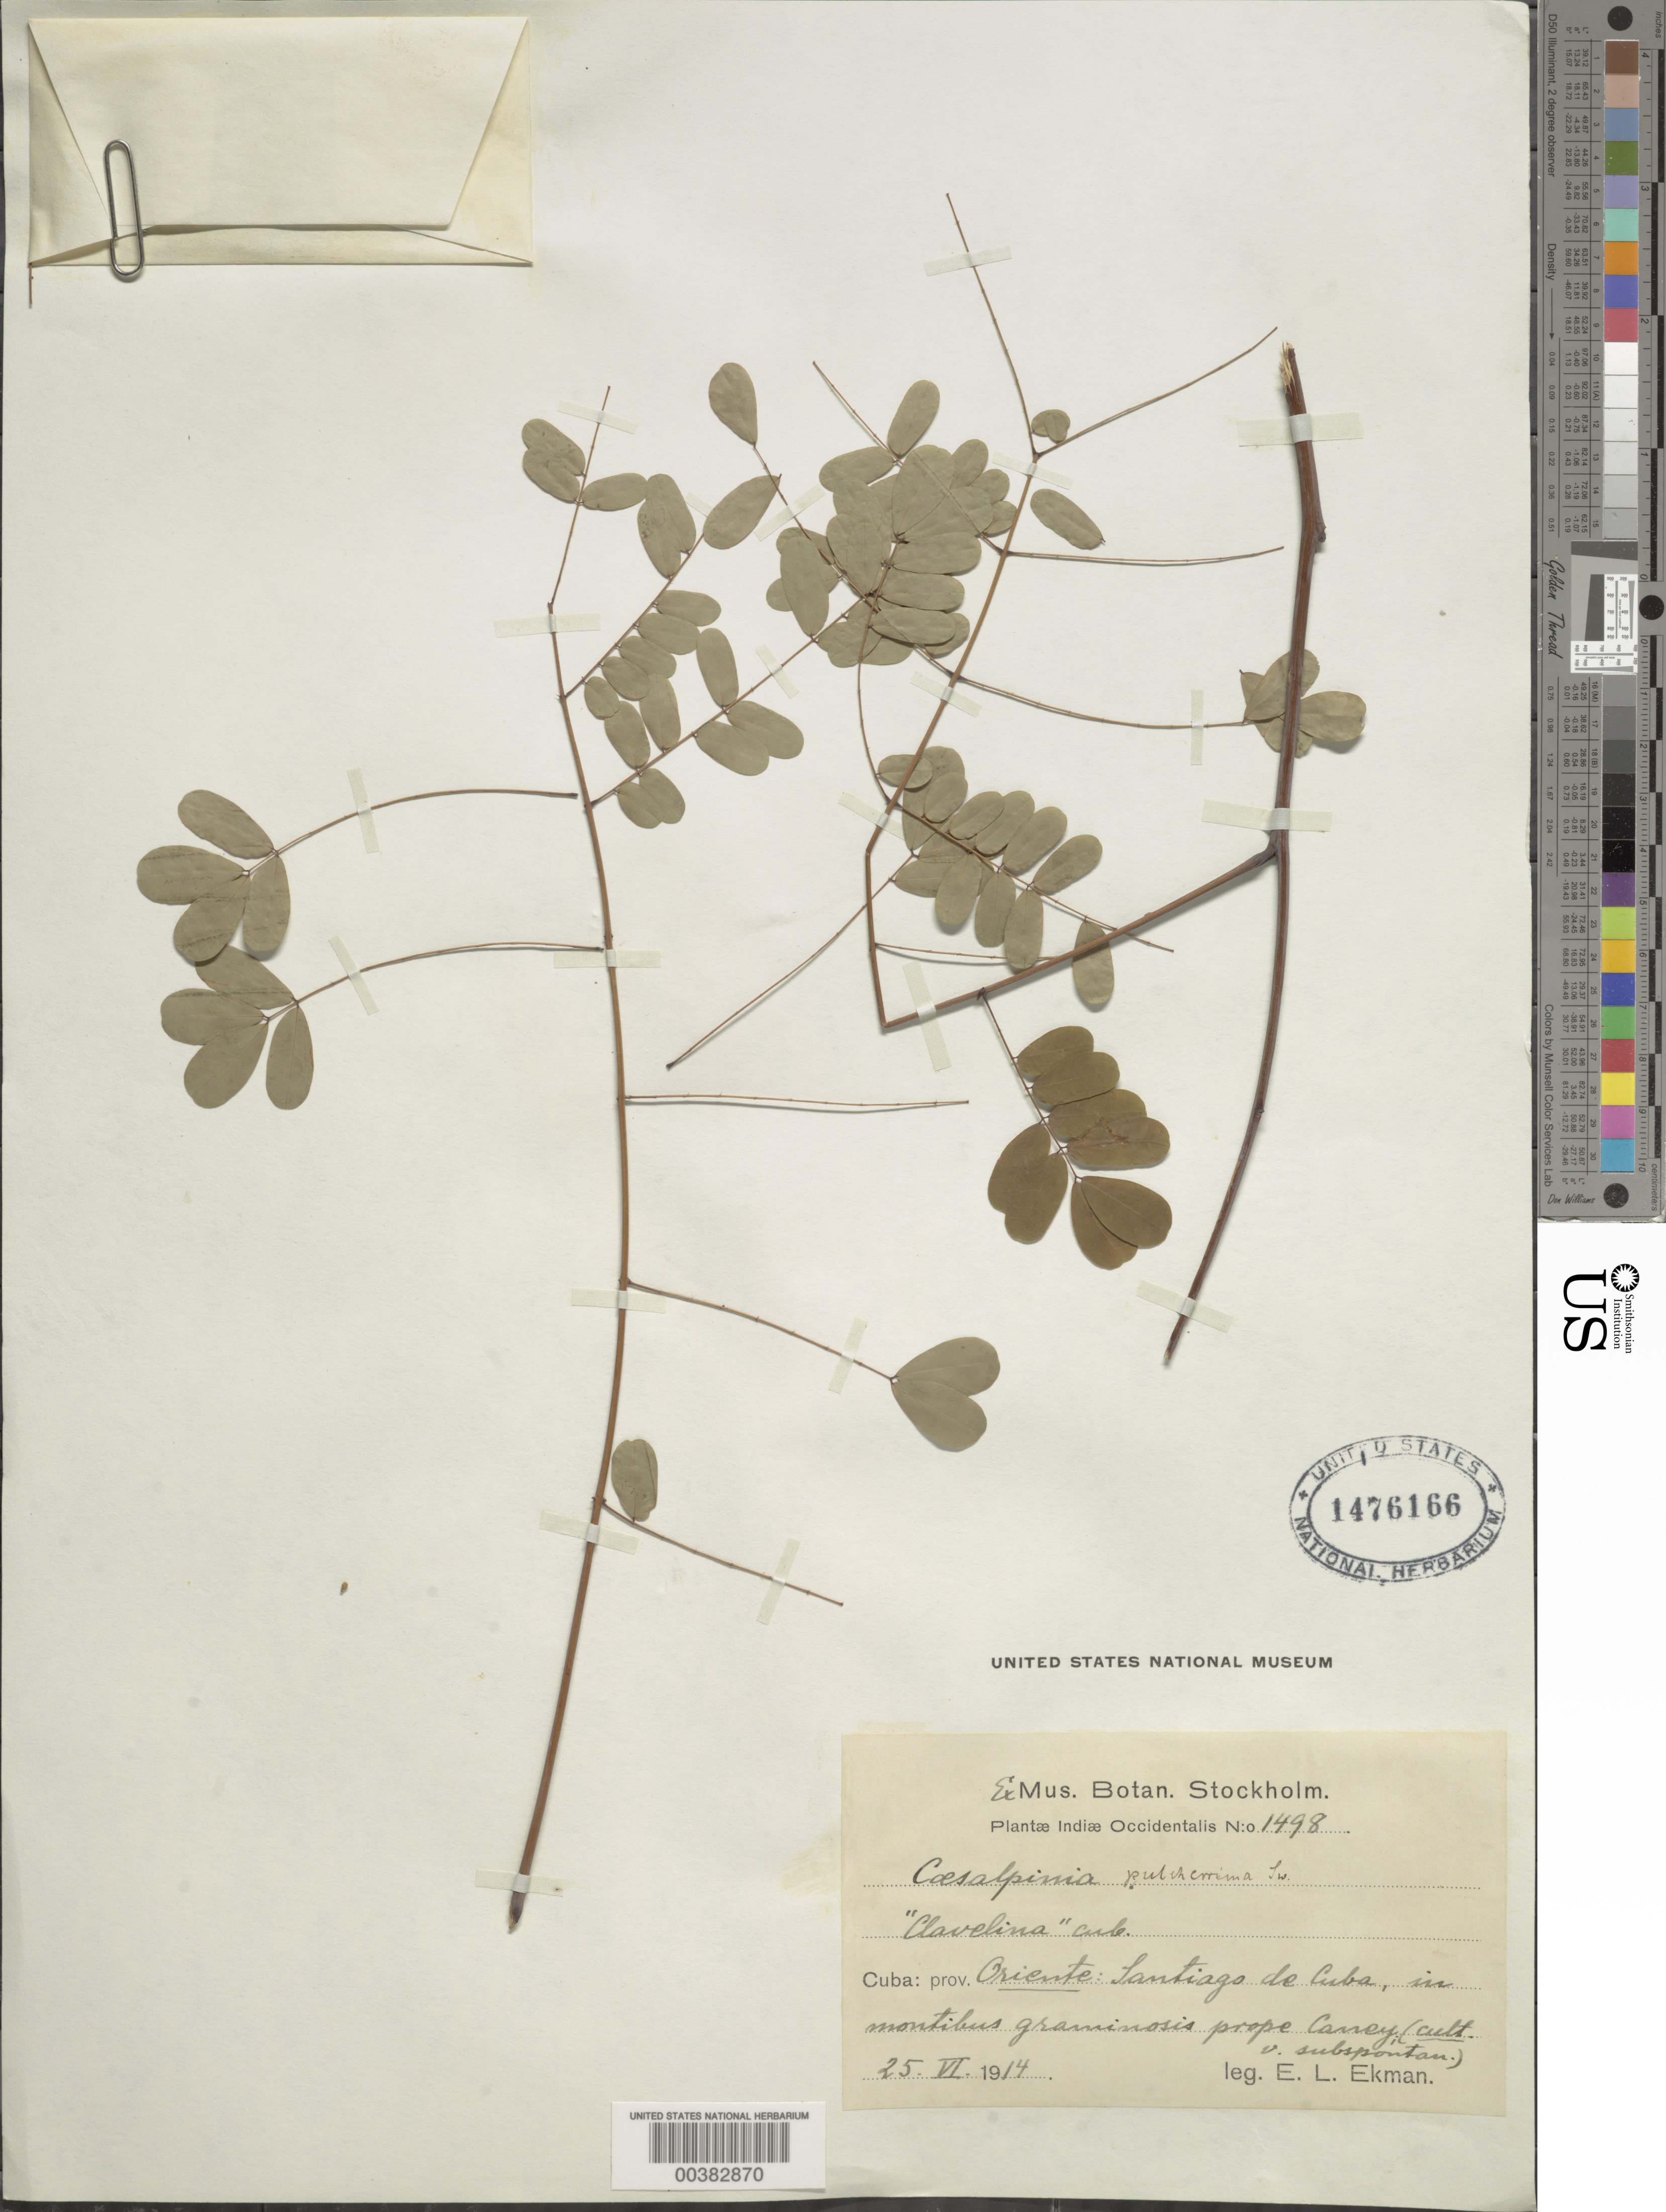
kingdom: Plantae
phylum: Tracheophyta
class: Magnoliopsida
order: Fabales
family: Fabaceae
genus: Caesalpinia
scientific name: Caesalpinia pulcherrima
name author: (L.) Sw.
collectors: E. L. Ekman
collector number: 1498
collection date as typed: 25 Jun 1914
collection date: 1914-06-25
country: Cuba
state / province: Oriente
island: Greater Antilles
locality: Santiago de cuba prope caney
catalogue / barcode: US 1476166